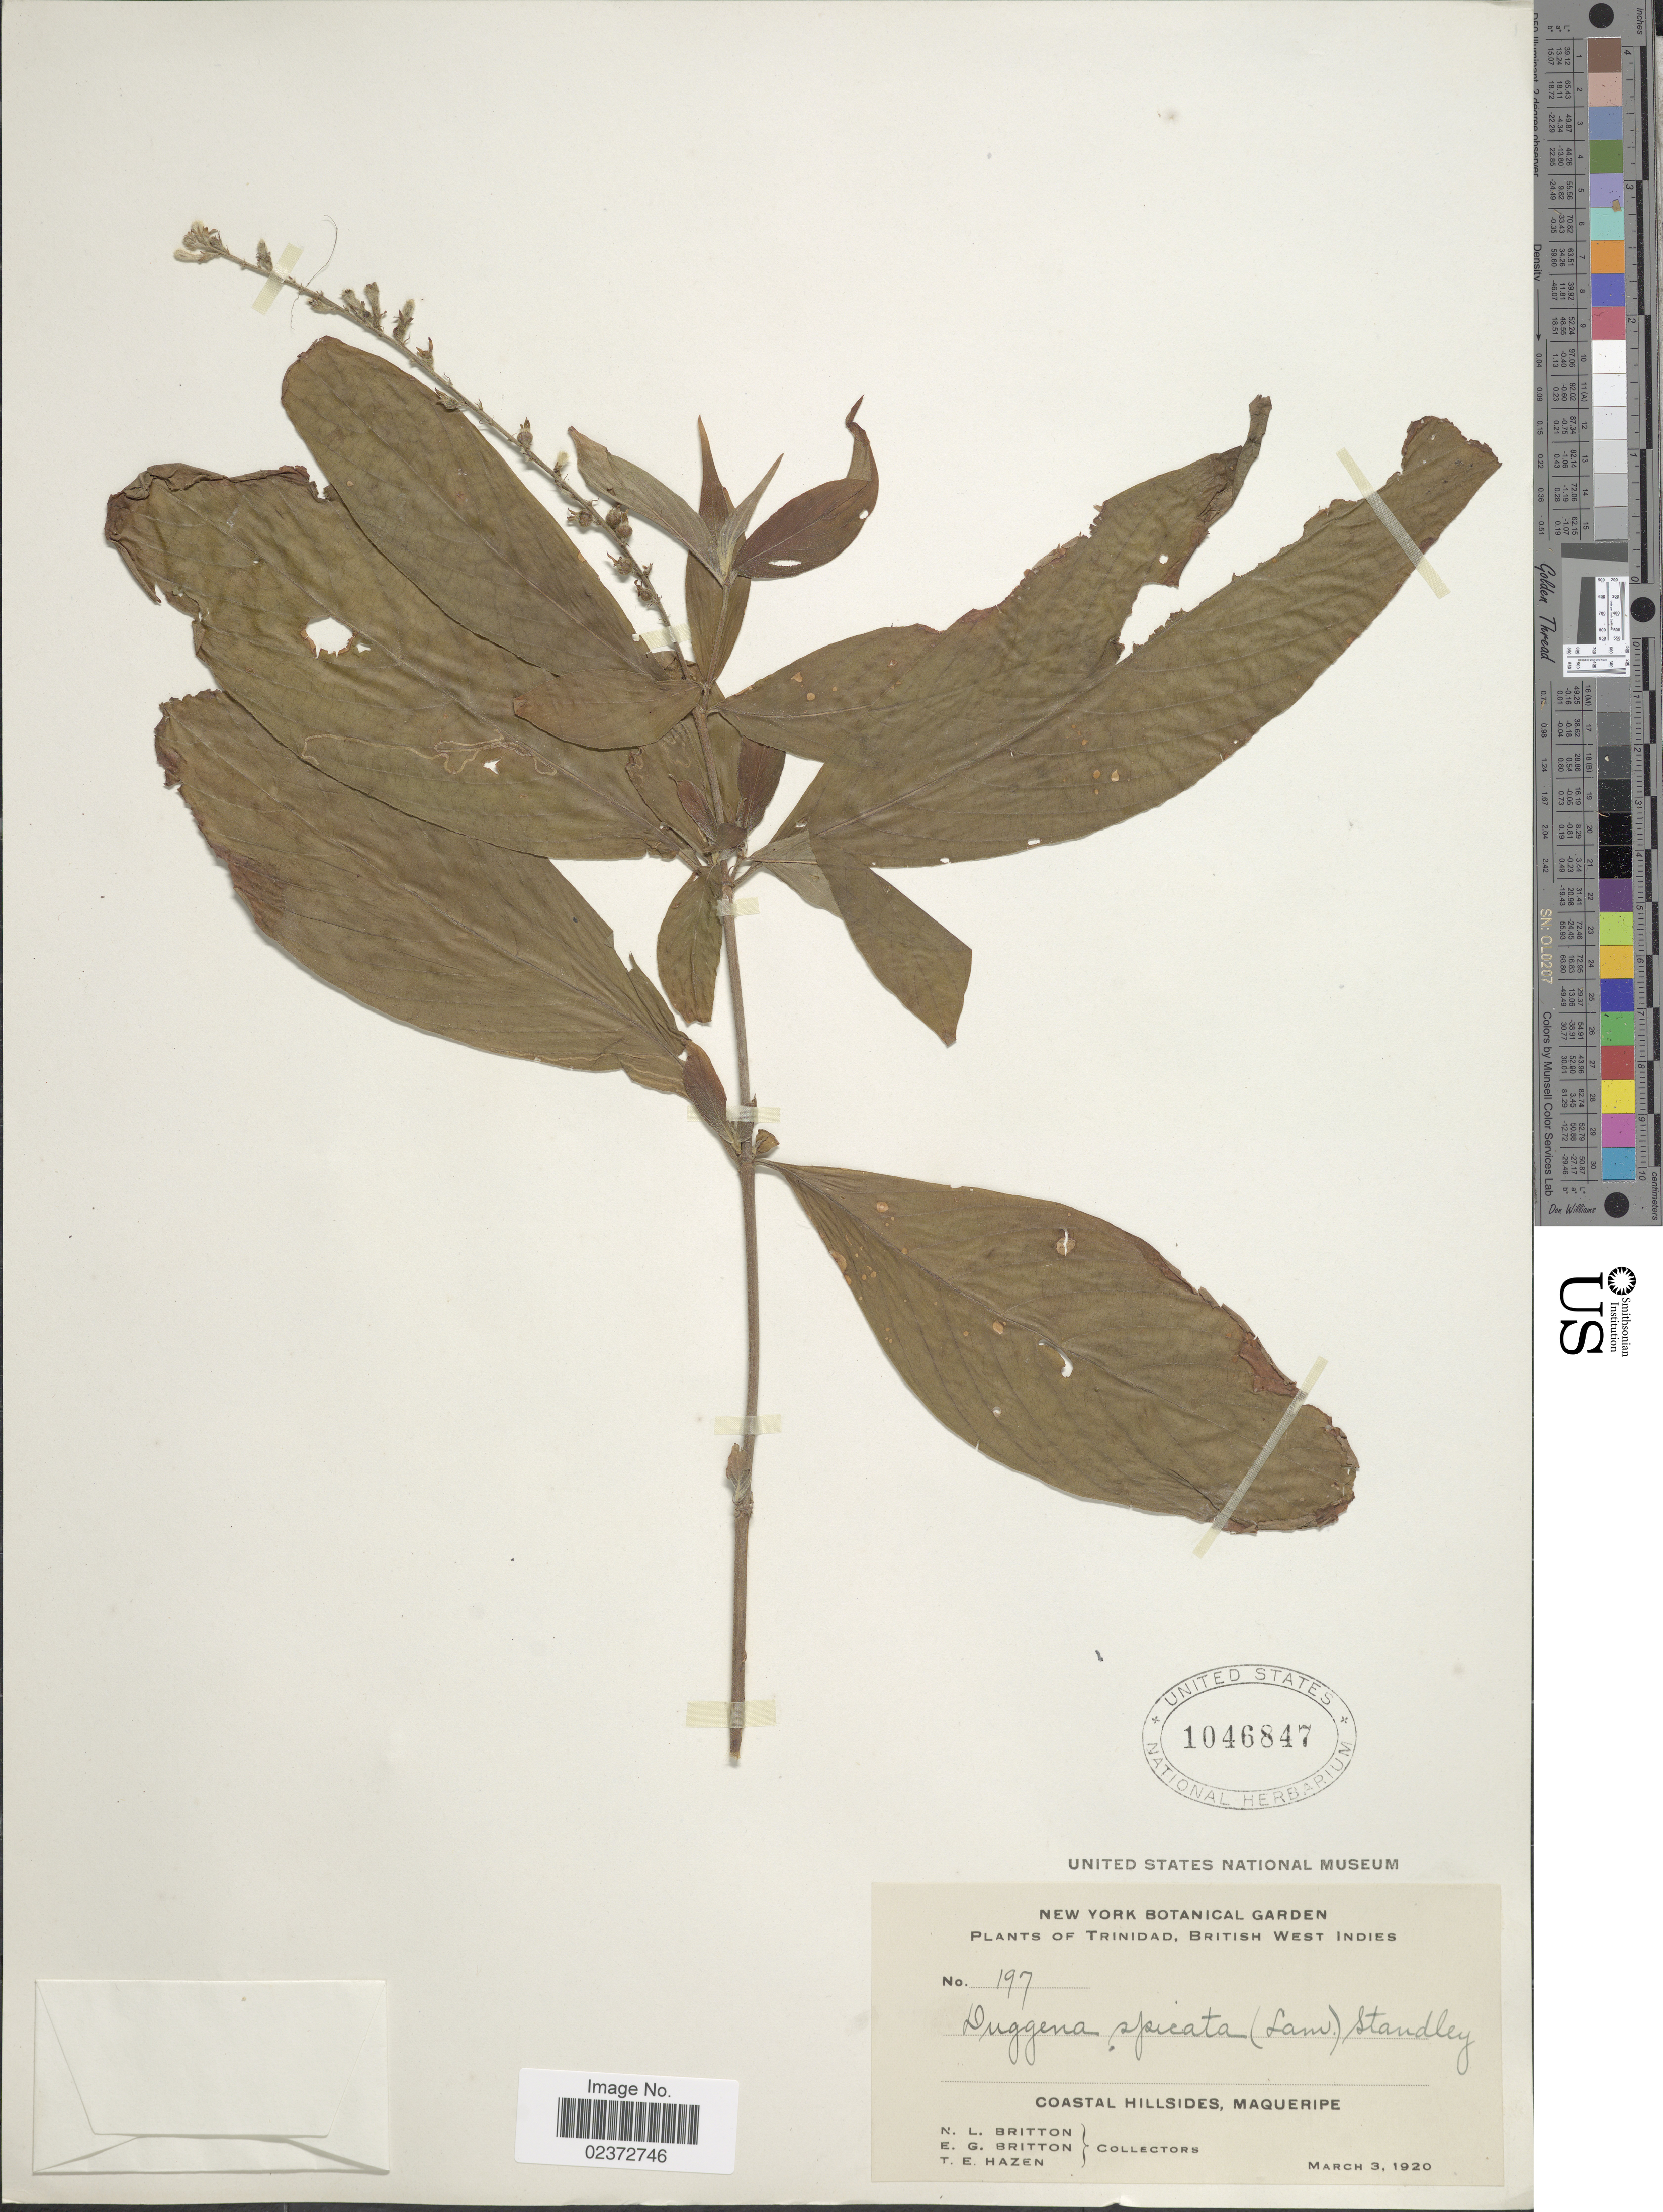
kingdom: Plantae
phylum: Tracheophyta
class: Magnoliopsida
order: Gentianales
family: Rubiaceae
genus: Gonzalagunia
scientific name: Gonzalagunia spicata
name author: (Lam.) M. Gómez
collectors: N. Britton, E. G. Britton & T. E. Hazen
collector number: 197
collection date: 1920-03-03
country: Trinidad and Tobago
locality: Trinidad, British West Indies. Coastal Hillsides, Maqueripe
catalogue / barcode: US 1046847